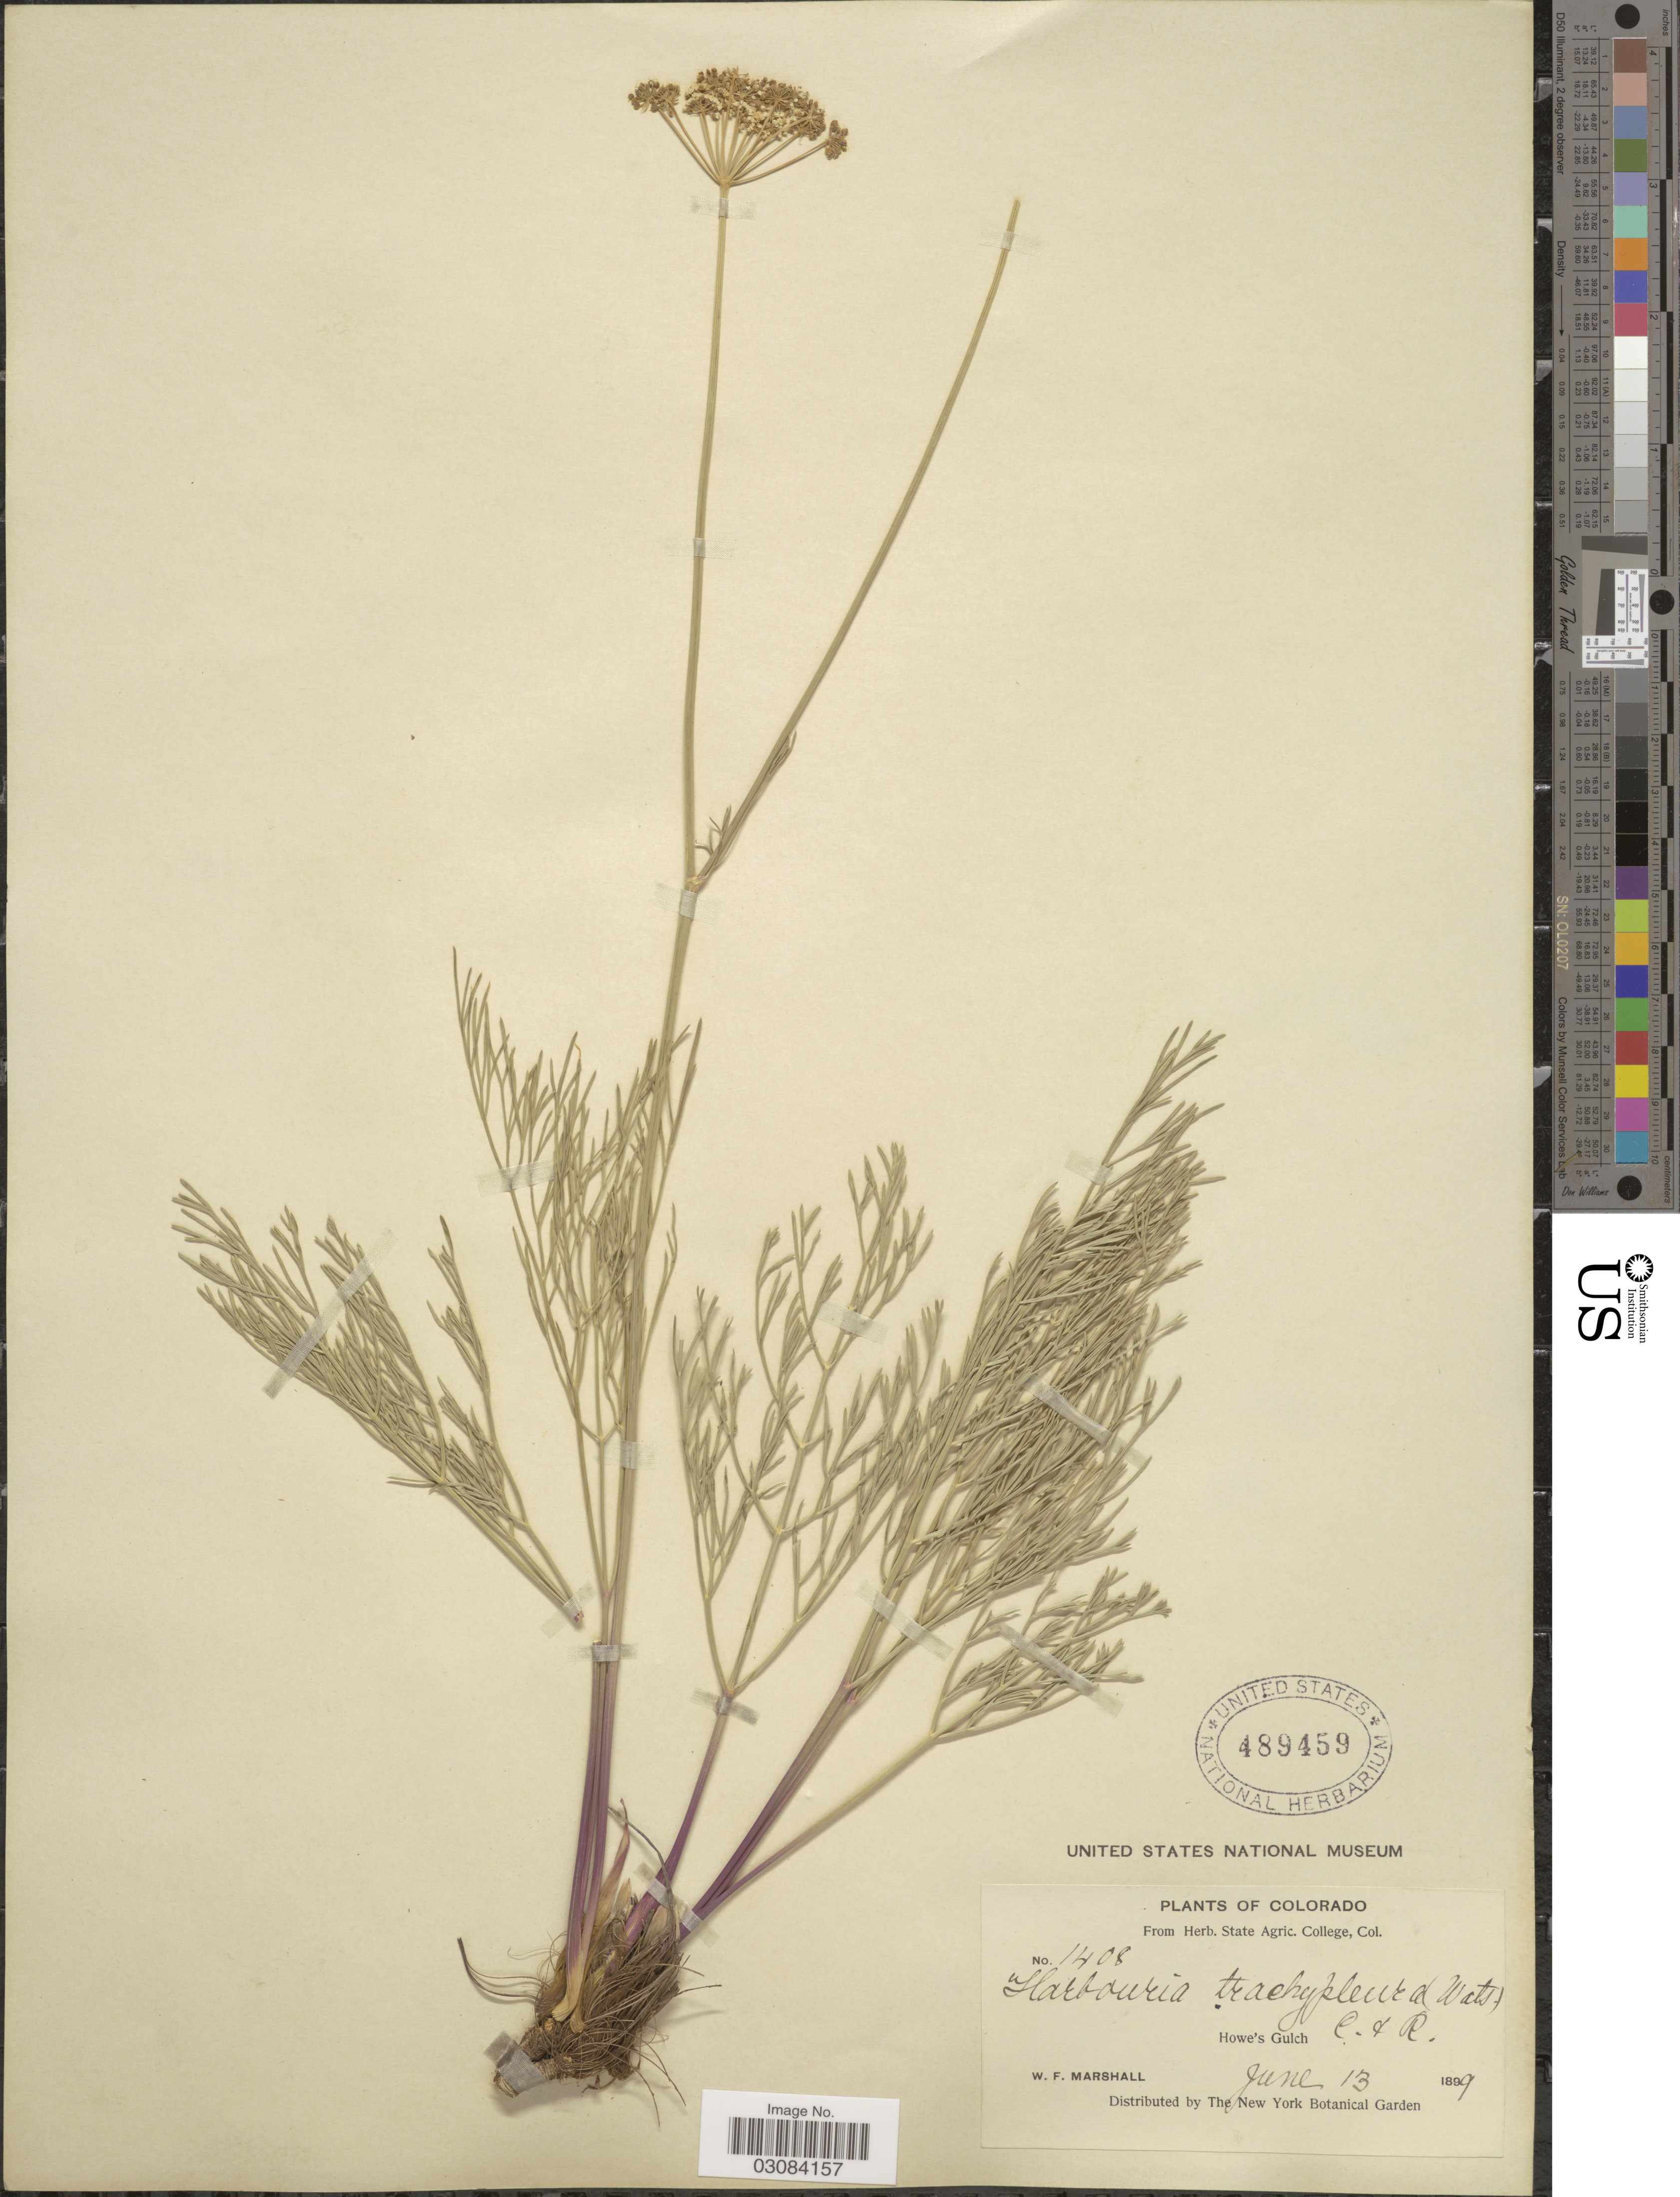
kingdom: Plantae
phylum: Tracheophyta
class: Magnoliopsida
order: Apiales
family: Apiaceae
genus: Harbouria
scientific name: Harbouria trachypleura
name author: (A. Gray) J.M. Coult. & Rose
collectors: W. F. Marshall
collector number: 1408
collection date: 1899-06-13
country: United States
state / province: Colorado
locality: Howe's Gulch.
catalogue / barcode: US 489459